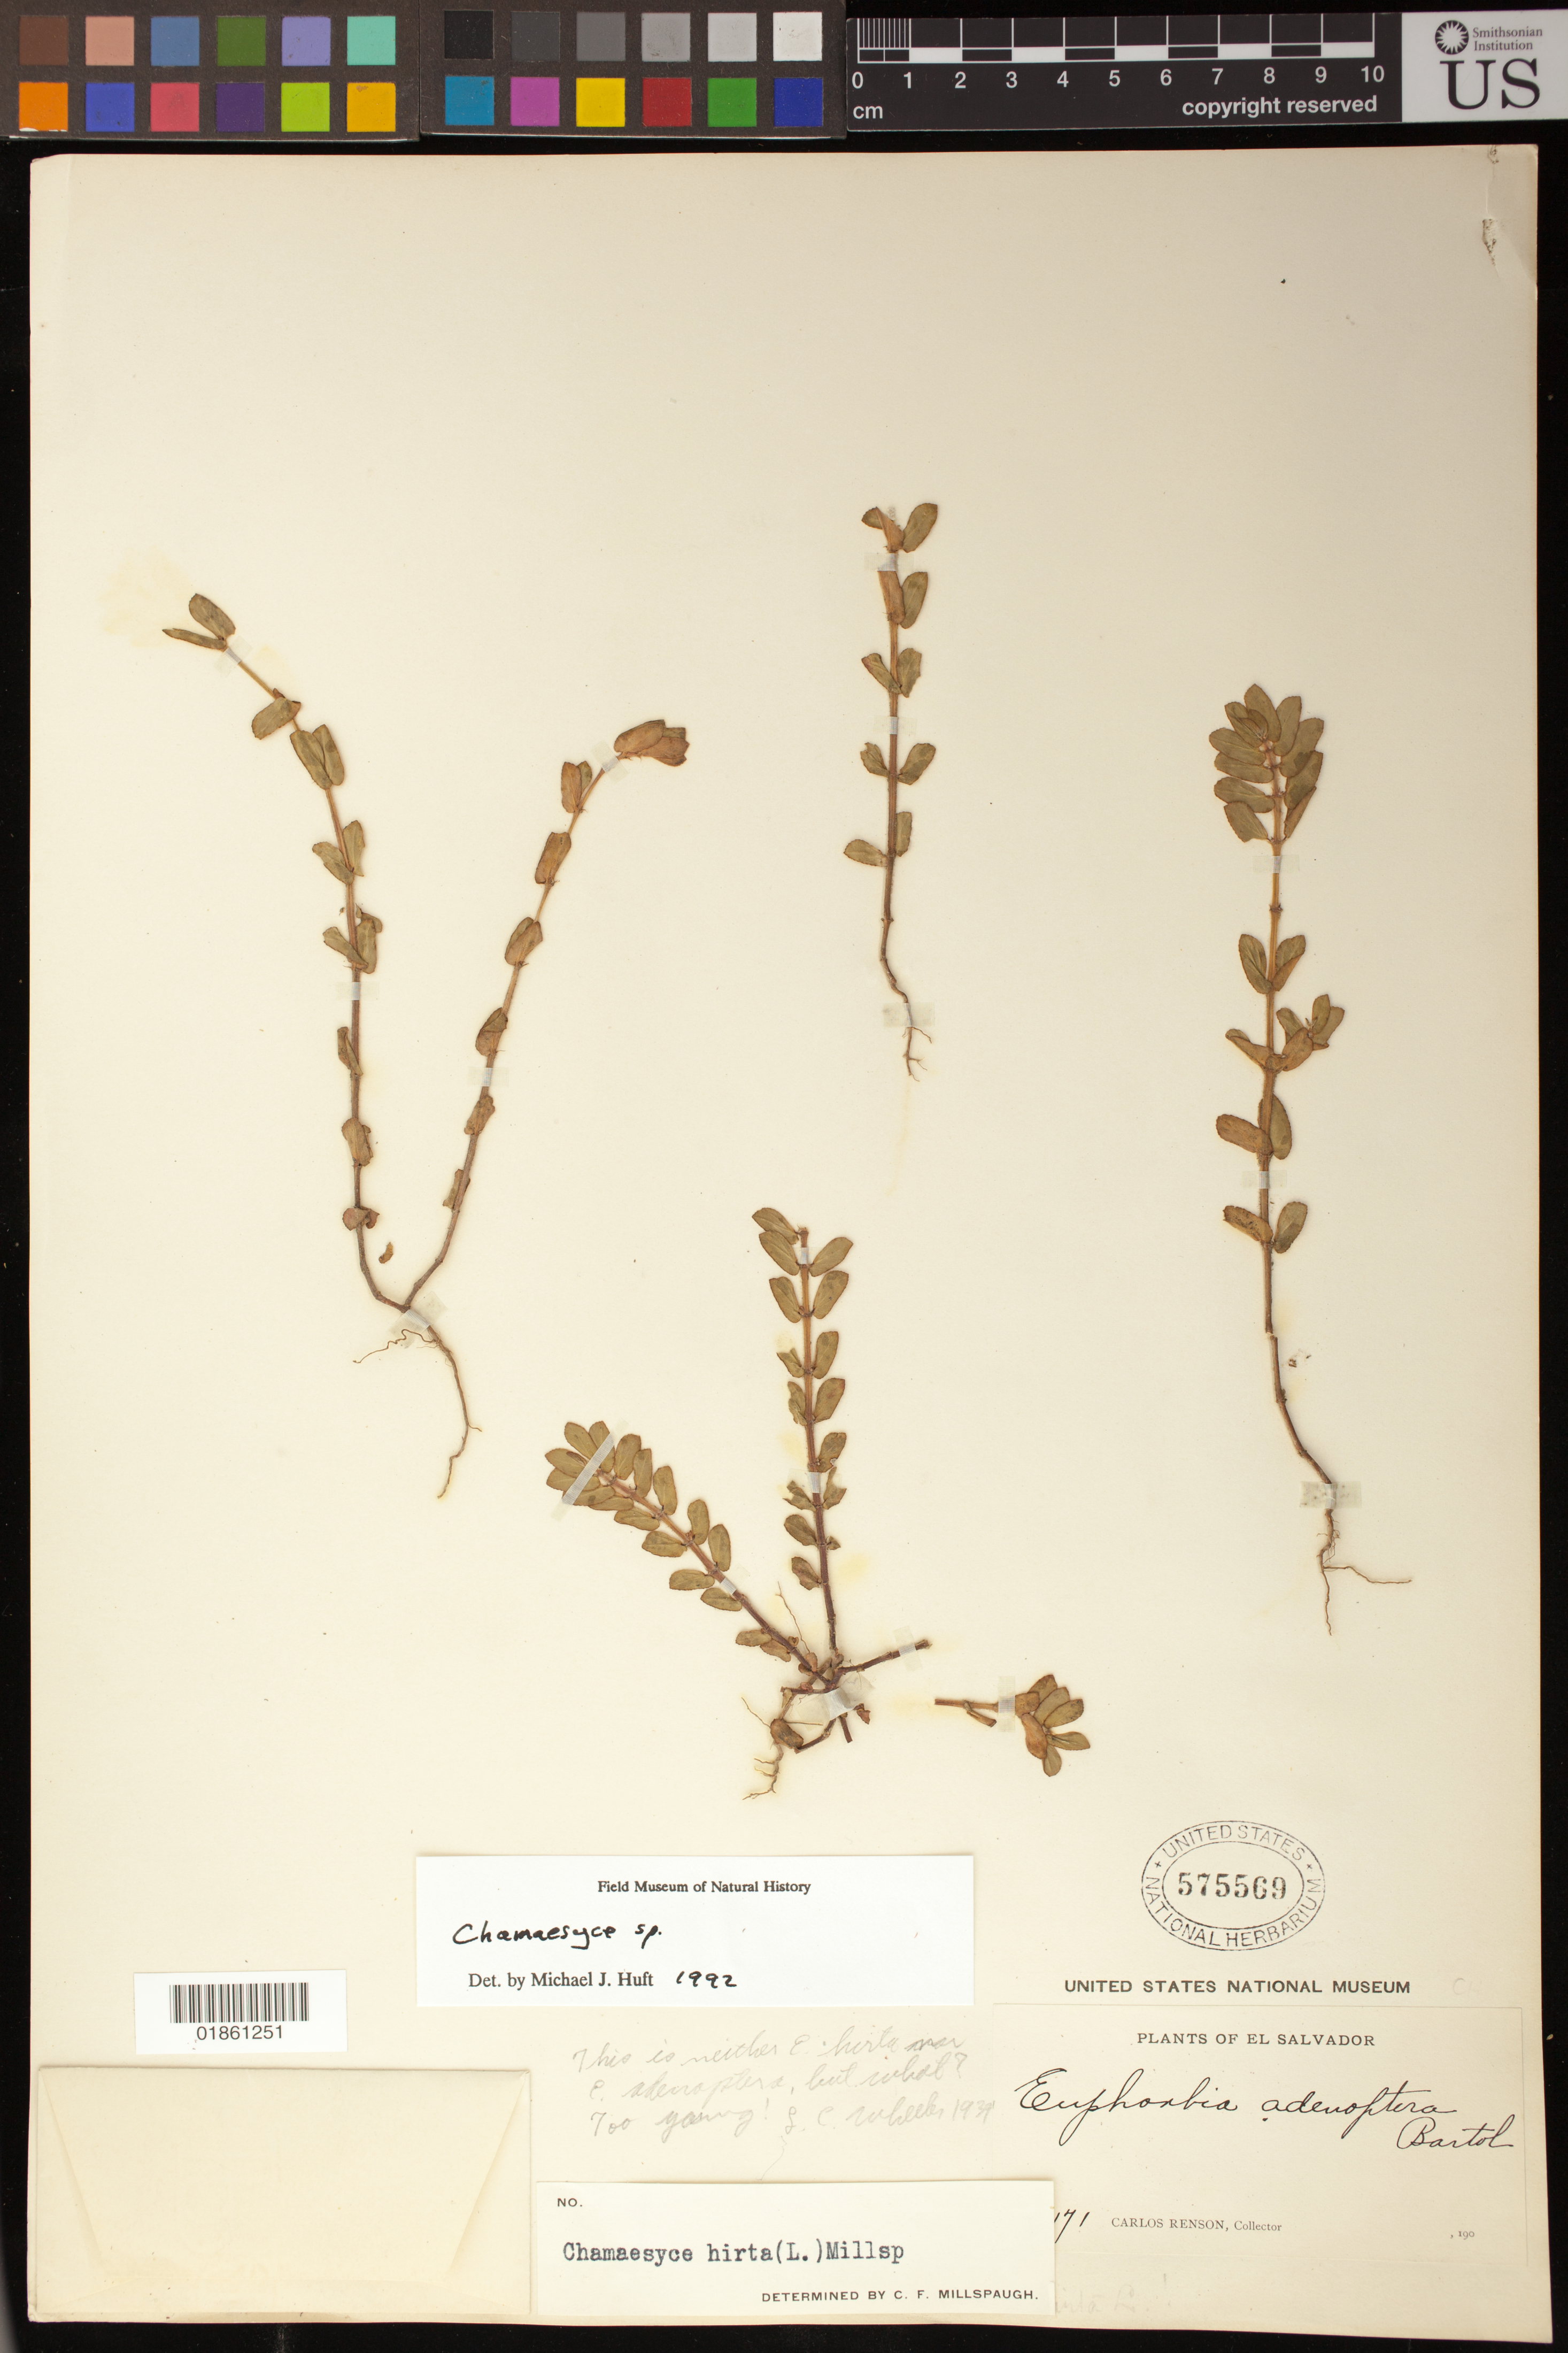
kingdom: Plantae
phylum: Tracheophyta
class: Magnoliopsida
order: Malpighiales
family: Euphorbiaceae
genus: Euphorbia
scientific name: Euphorbia sp.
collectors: C. Renson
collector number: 171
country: El Salvador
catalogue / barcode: US 575569